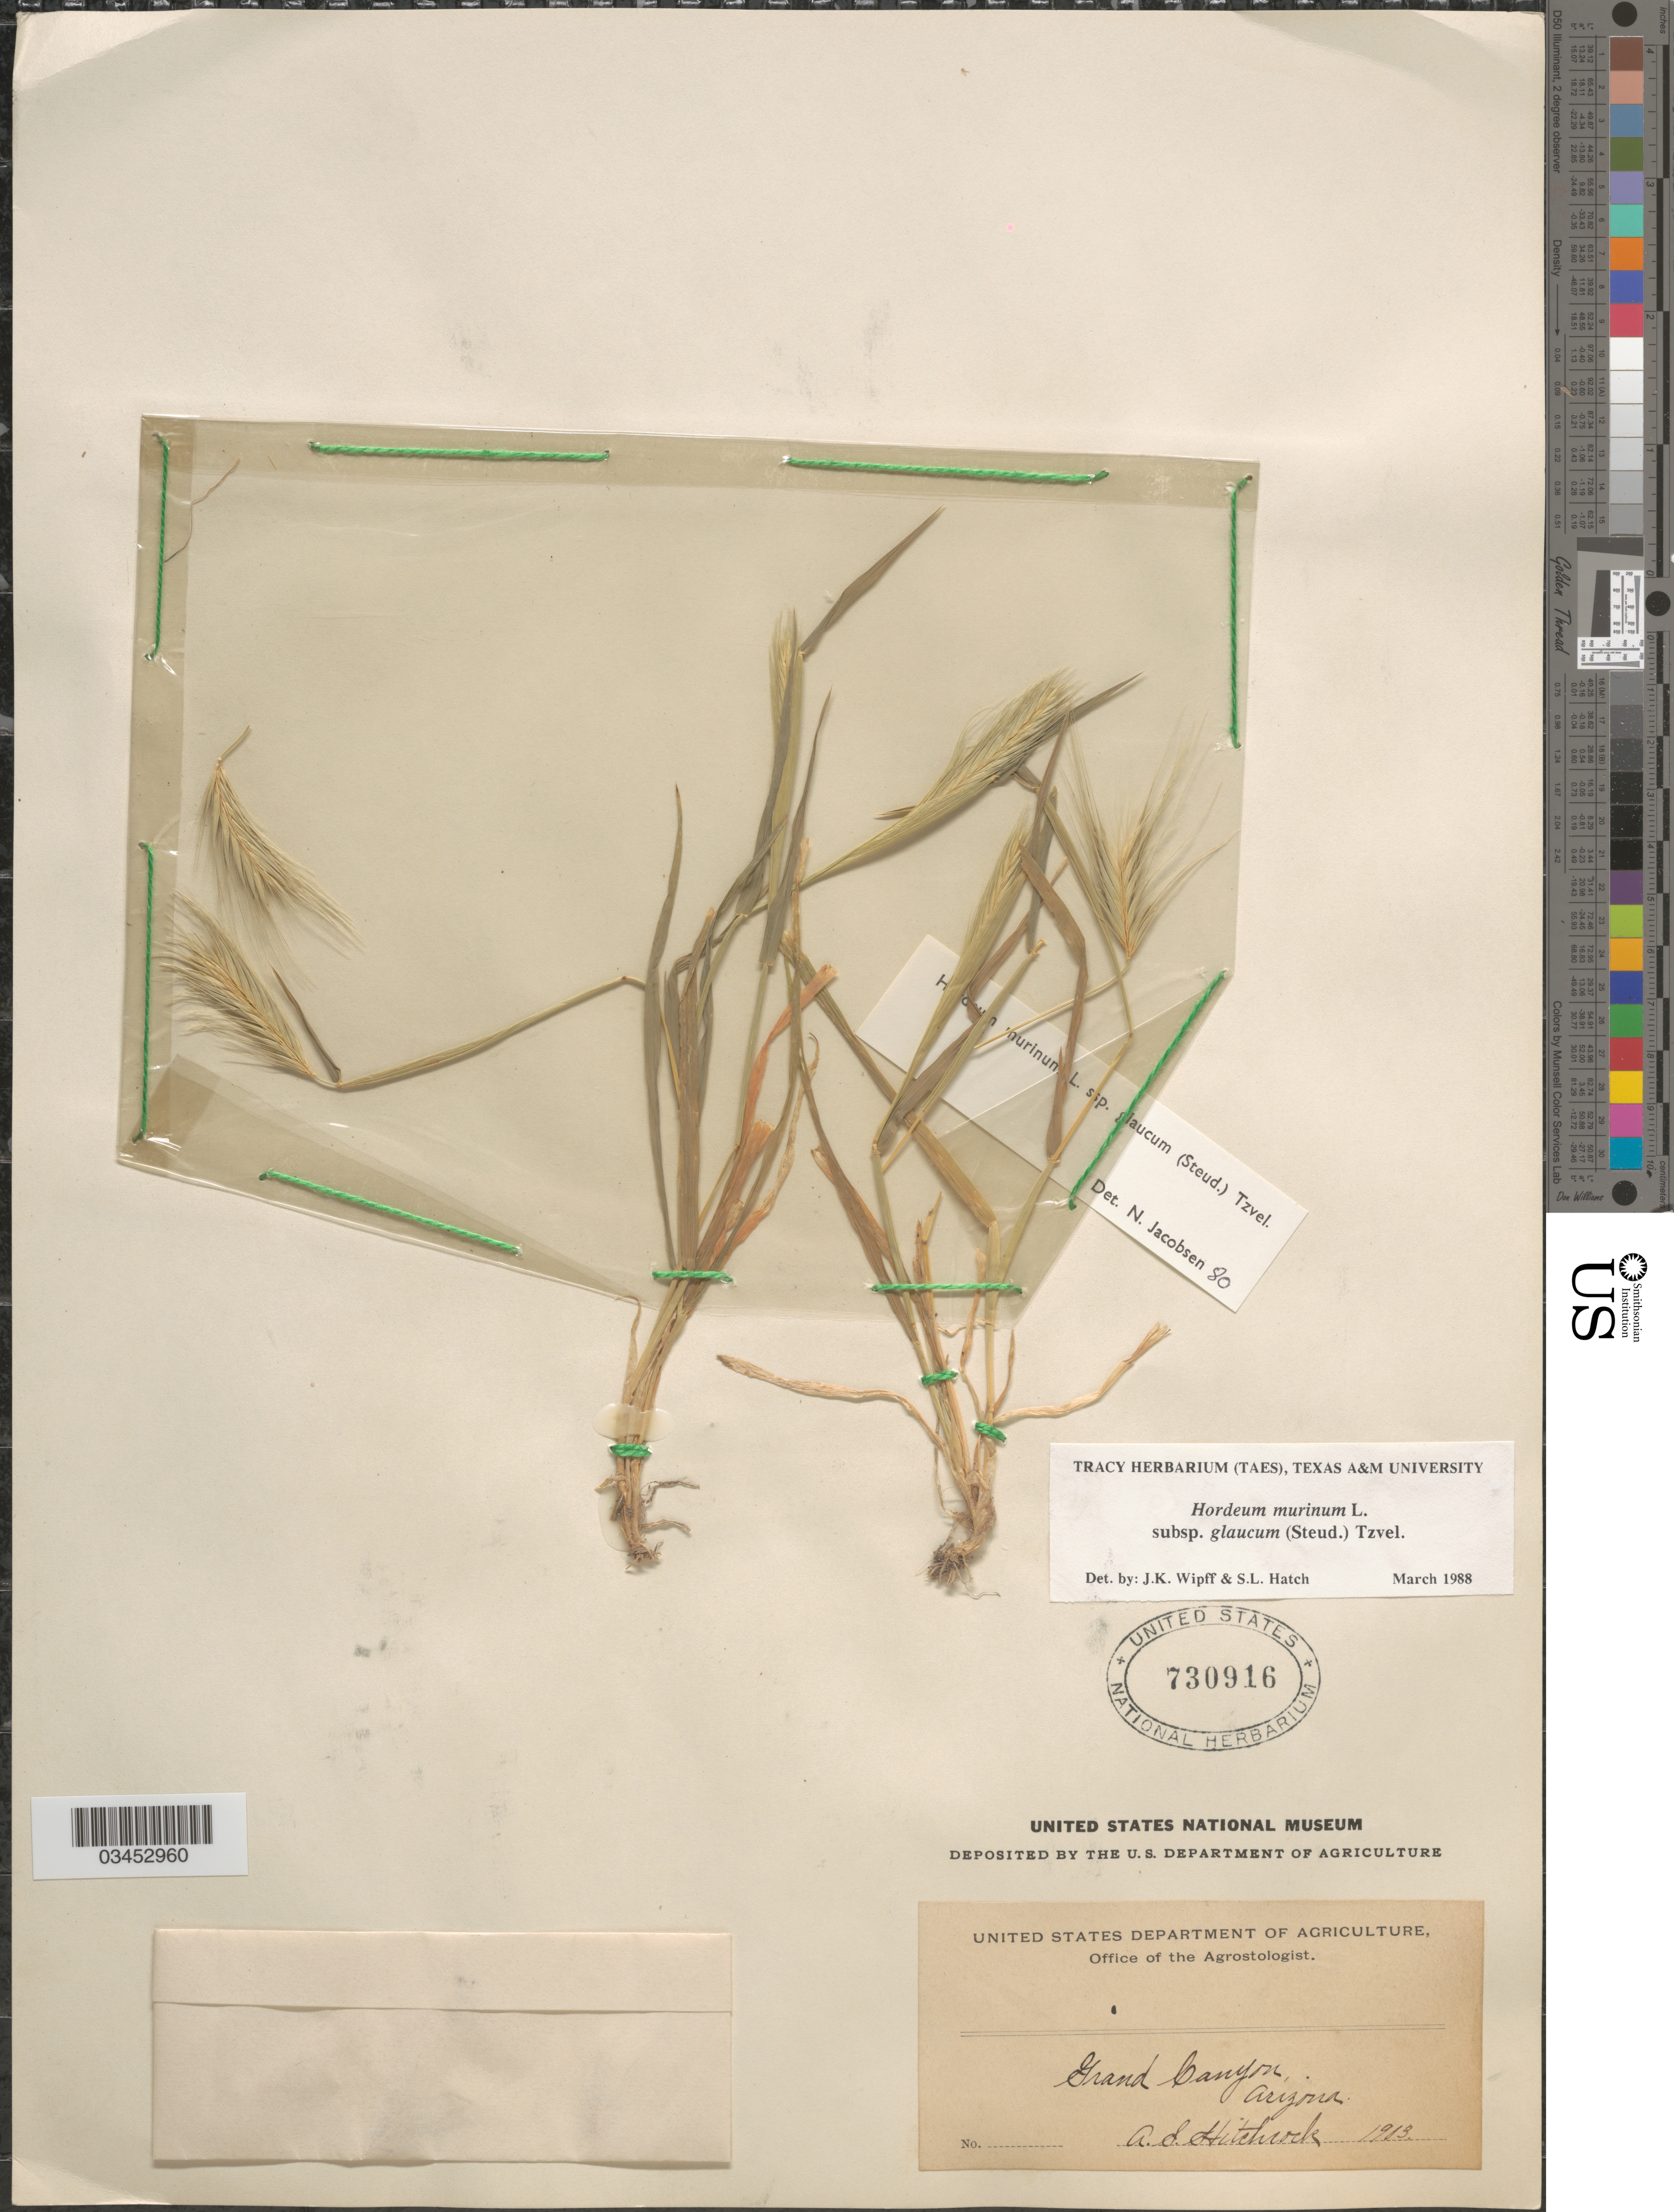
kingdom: Plantae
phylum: Tracheophyta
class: Liliopsida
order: Poales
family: Poaceae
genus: Hordeum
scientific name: Hordeum murinum subsp. glaucum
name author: (Steud.) Tzvelev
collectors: A. S. Hitchcock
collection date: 1903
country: United States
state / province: Arizona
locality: Grand Canyon.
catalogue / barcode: US 730916